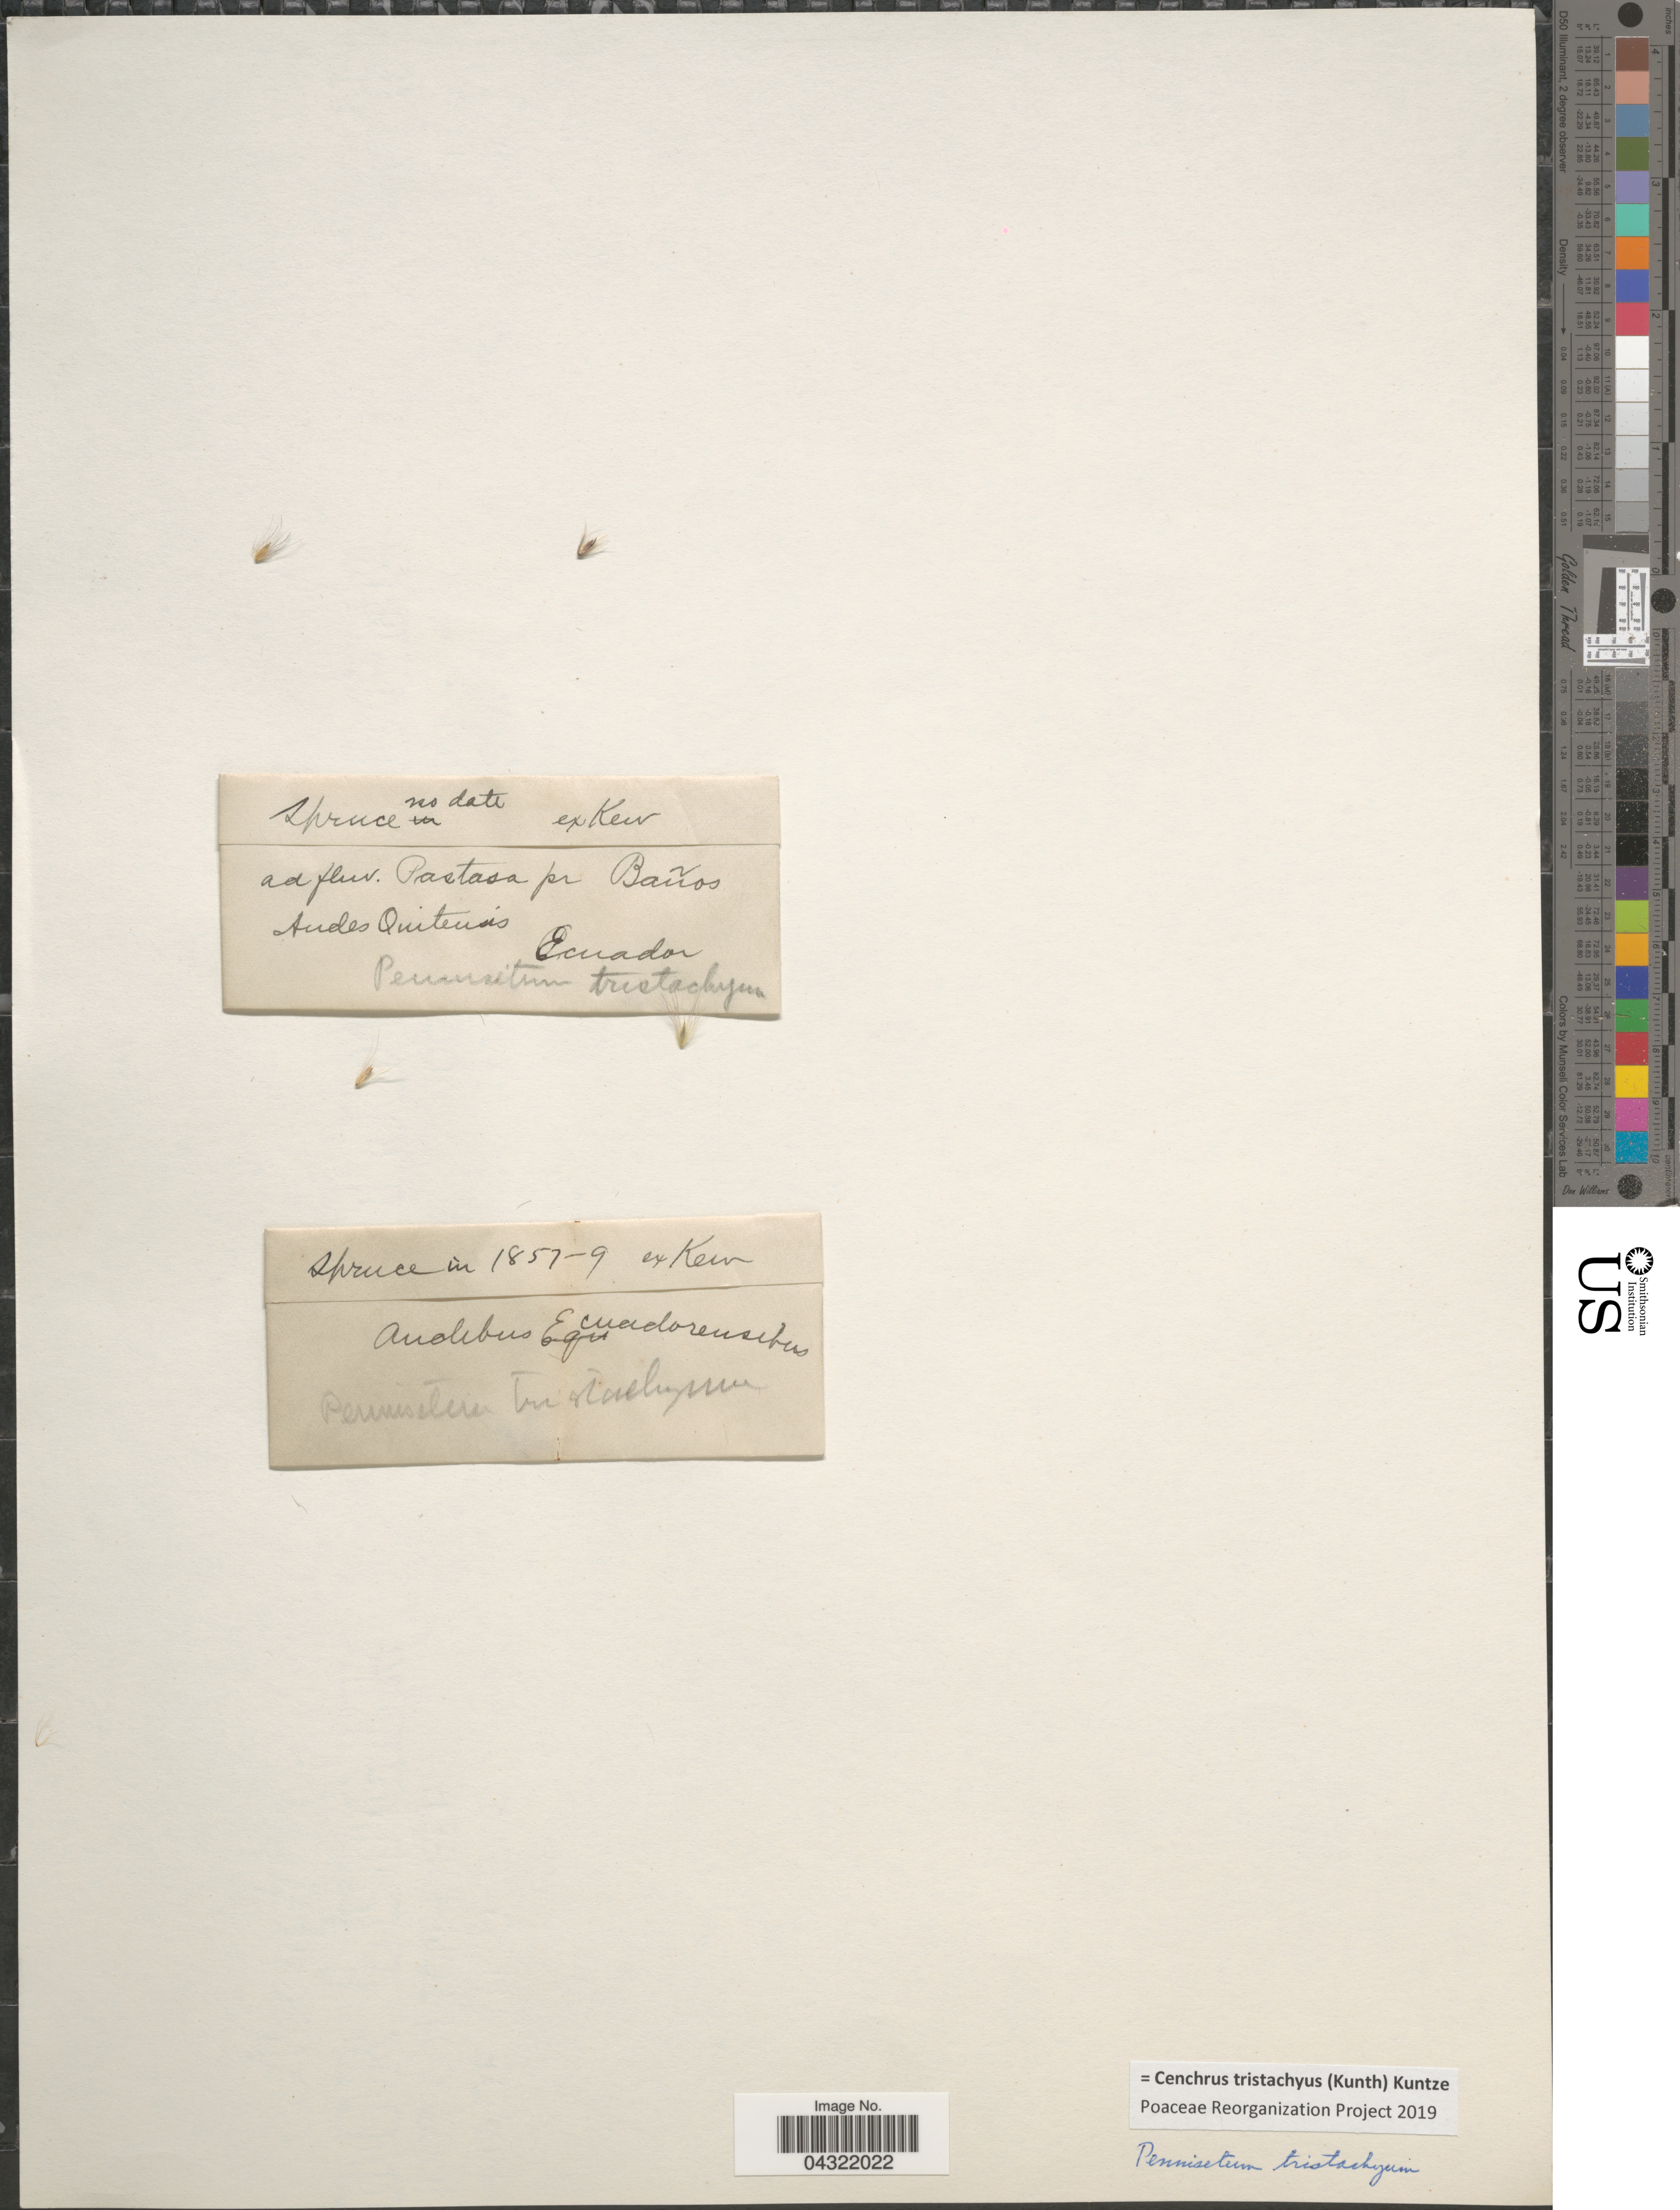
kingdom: Plantae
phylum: Tracheophyta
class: Liliopsida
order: Poales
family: Poaceae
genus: Cenchrus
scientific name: Cenchrus tristachyus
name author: (Kunth) Kuntze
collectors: -. Spruce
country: Ecuador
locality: Ad flur. Pastasa pr Baños. Andes Quitenis.